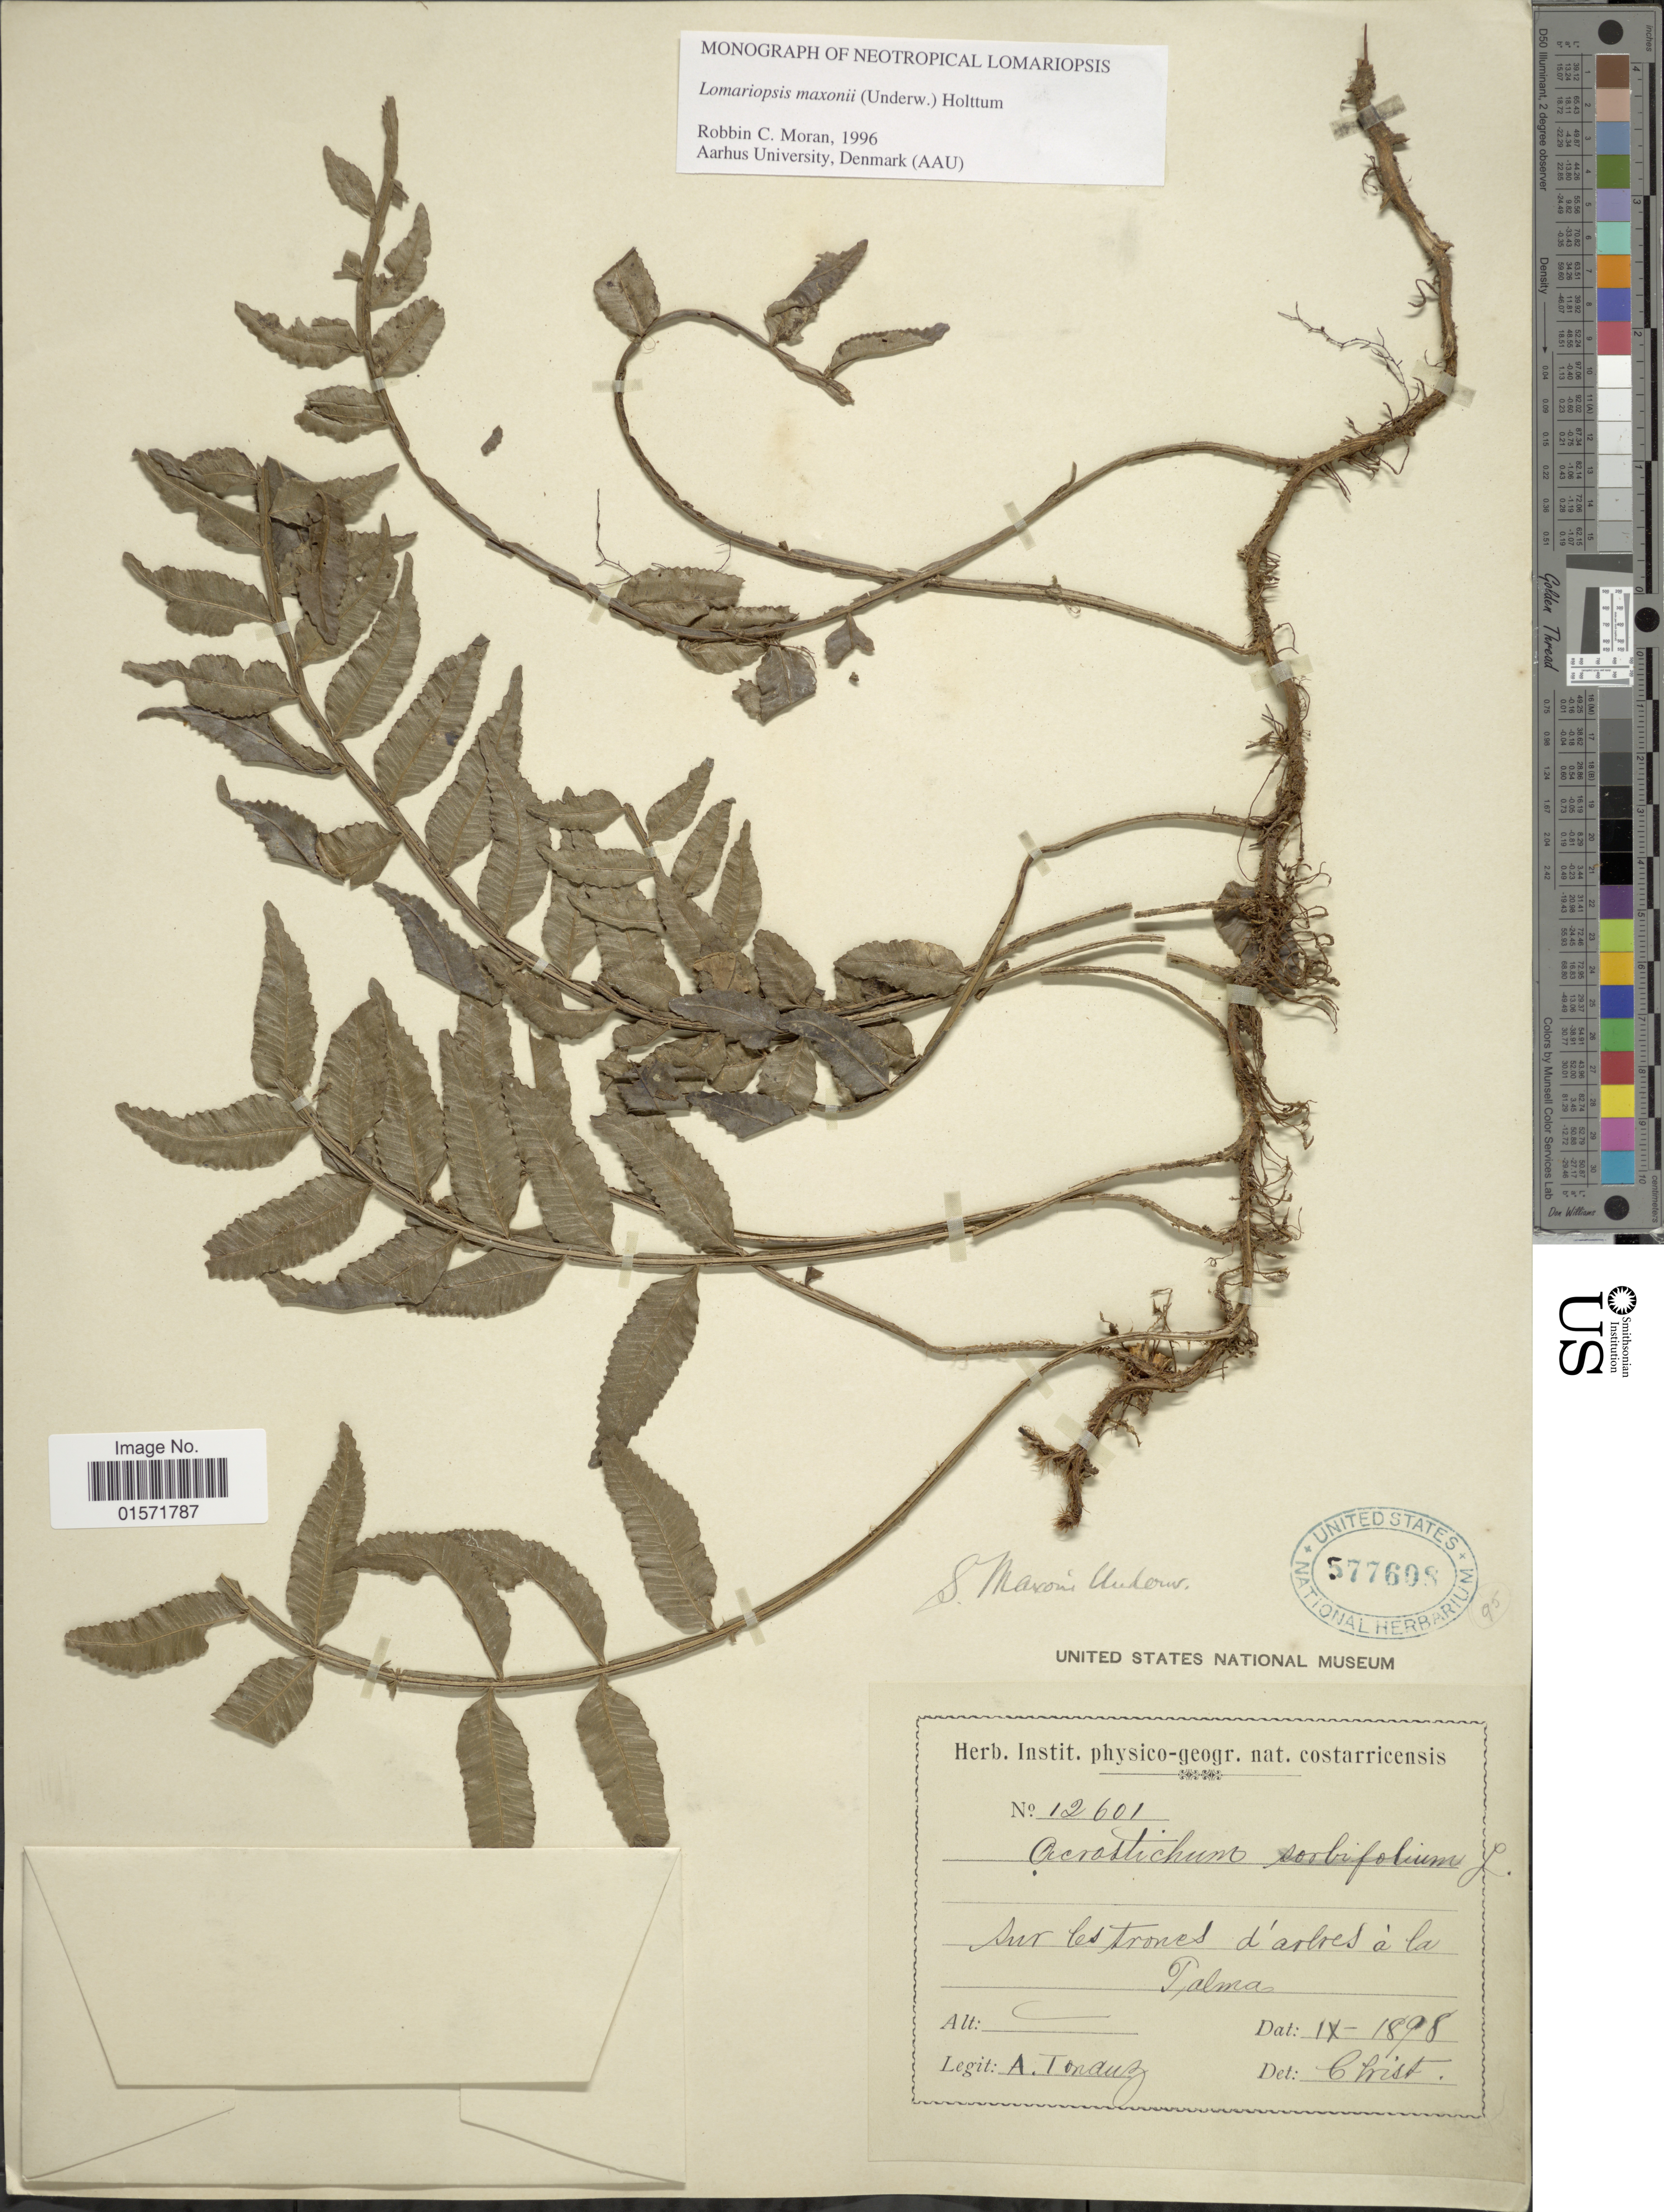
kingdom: Plantae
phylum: Tracheophyta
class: Polypodiopsida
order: Polypodiales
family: Lomariopsidaceae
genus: Lomariopsis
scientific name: Lomariopsis maxonii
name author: (Underw.) Holttum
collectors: A. Tonduz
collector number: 12601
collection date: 1898-09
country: Costa Rica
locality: Sur les trones d' arbres á la Palma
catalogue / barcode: US 577608